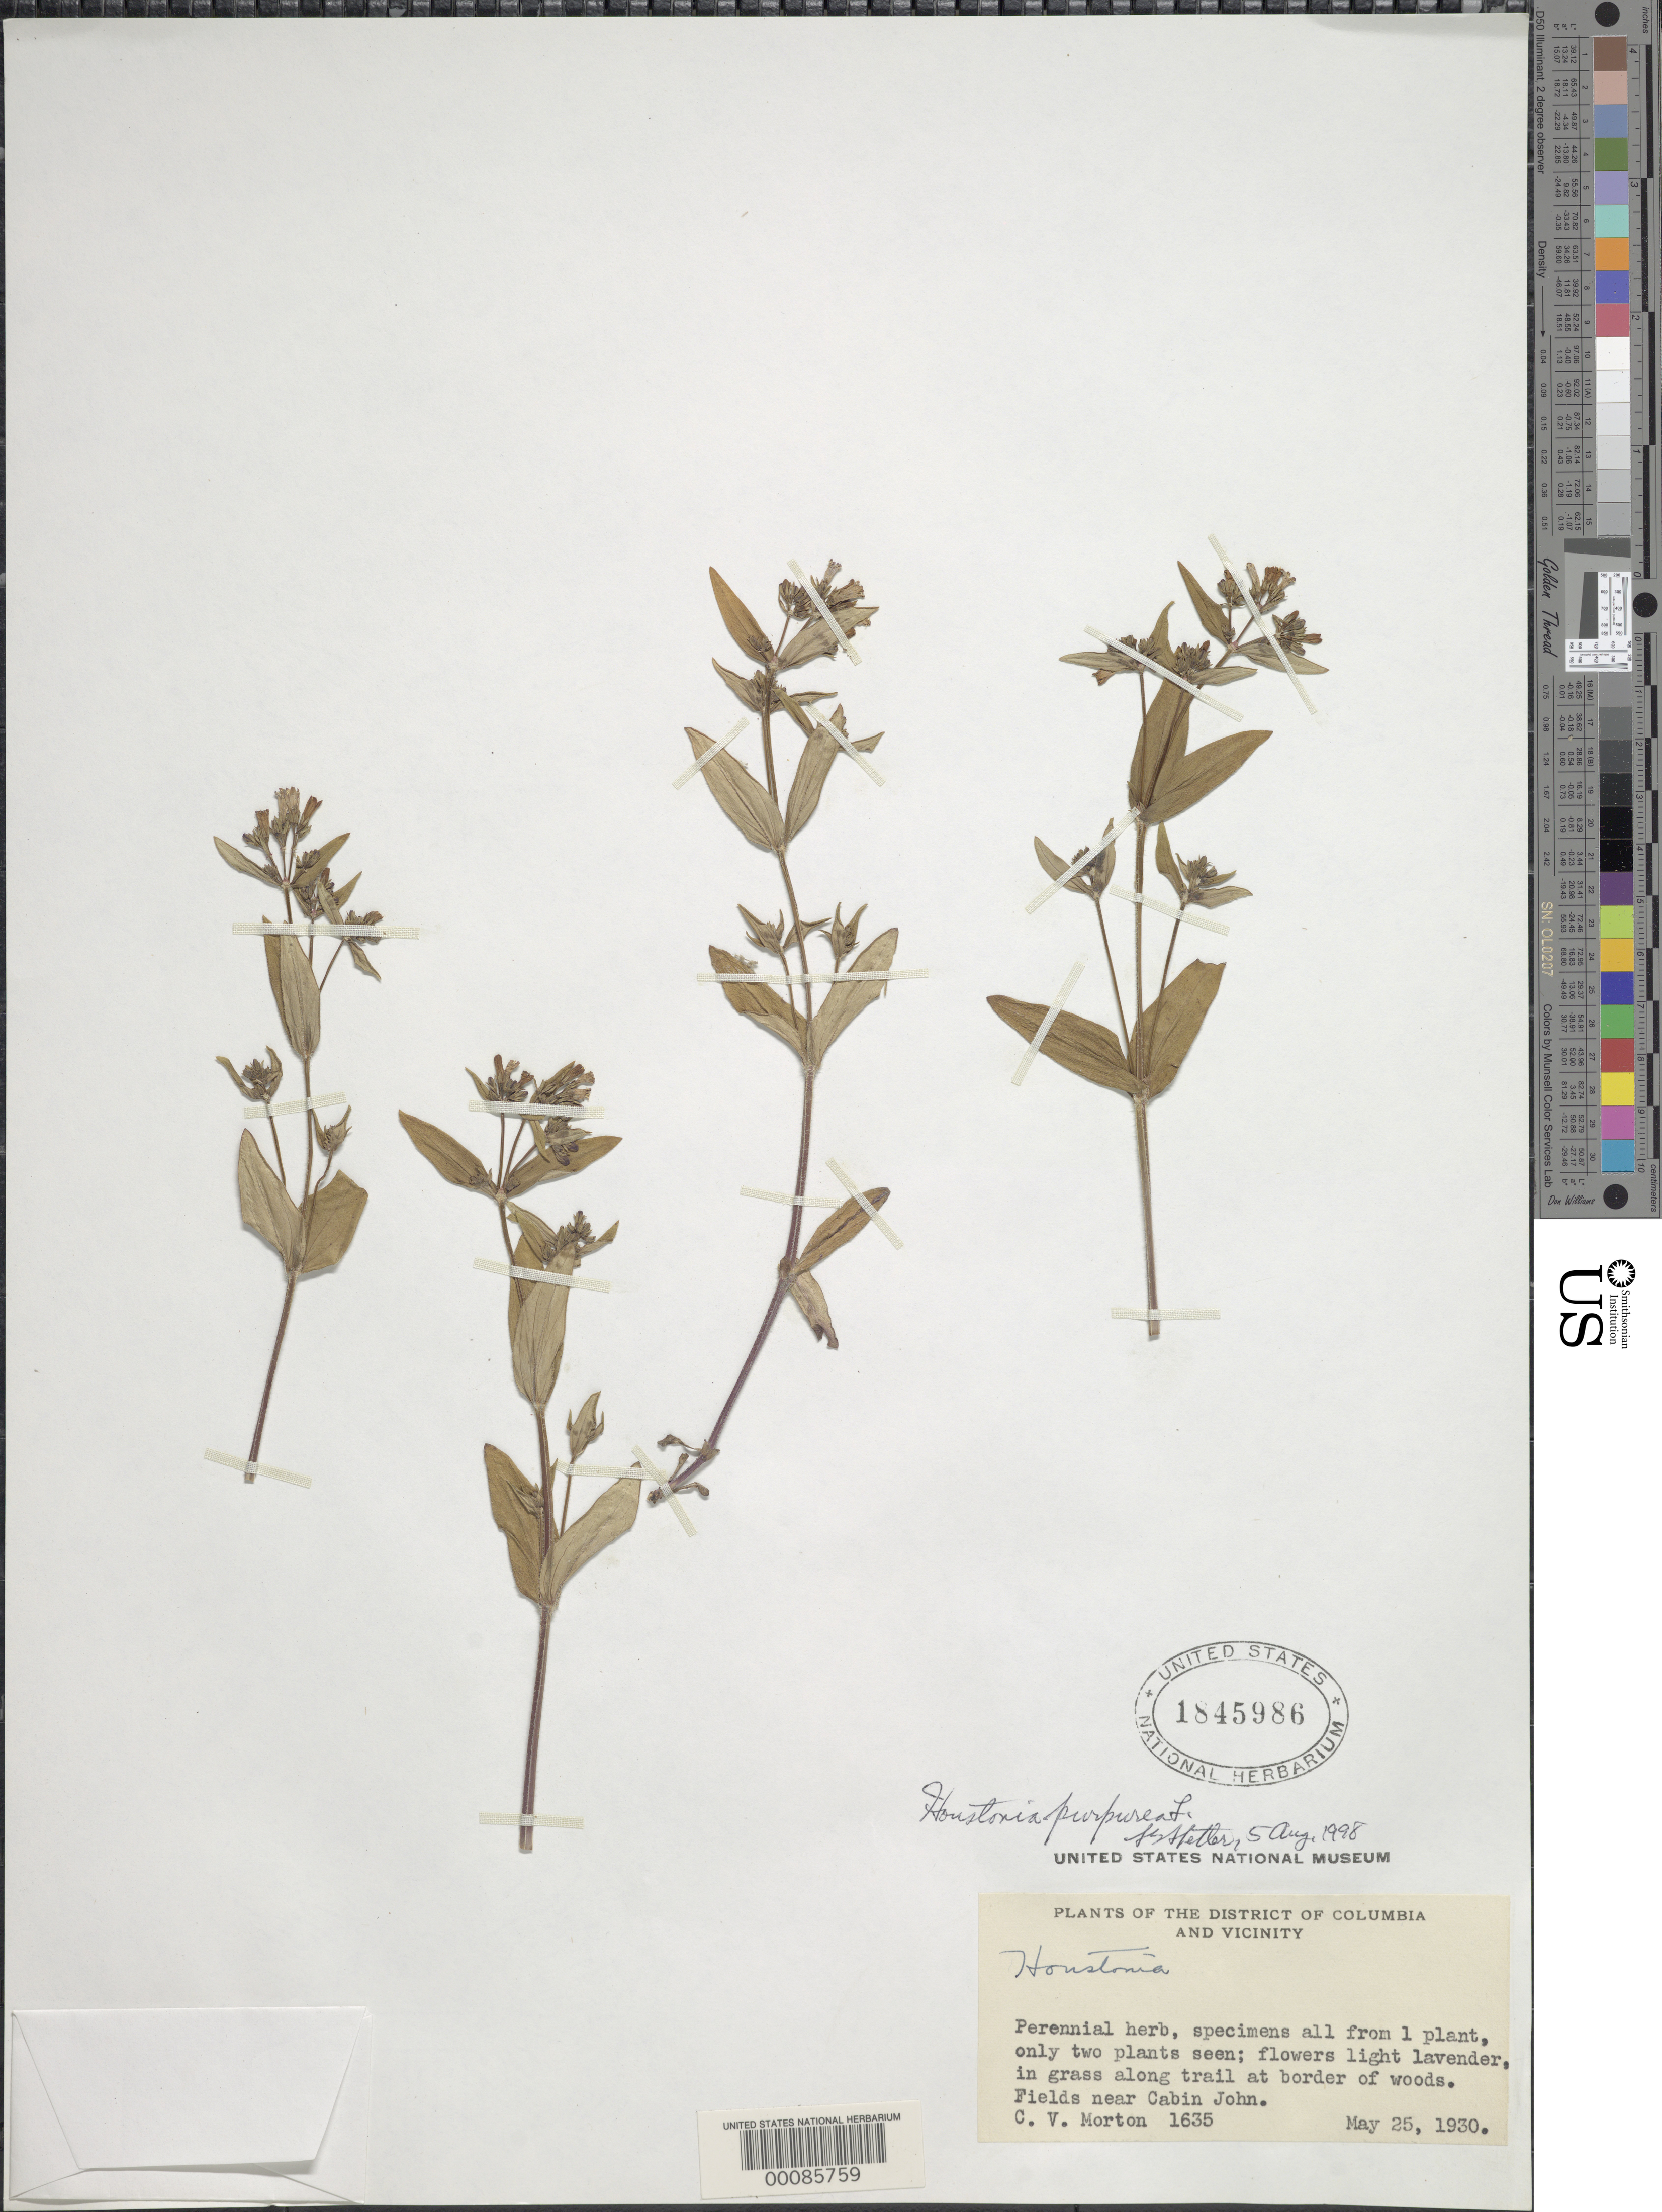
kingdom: Plantae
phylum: Tracheophyta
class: Magnoliopsida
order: Gentianales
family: Rubiaceae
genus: Houstonia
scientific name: Houstonia purpurea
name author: L.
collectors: C. V. Morton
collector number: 1635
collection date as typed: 25 May 1930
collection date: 1930-05-25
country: United States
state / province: Maryland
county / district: Montgomery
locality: Near Cabin John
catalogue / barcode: US 1845986